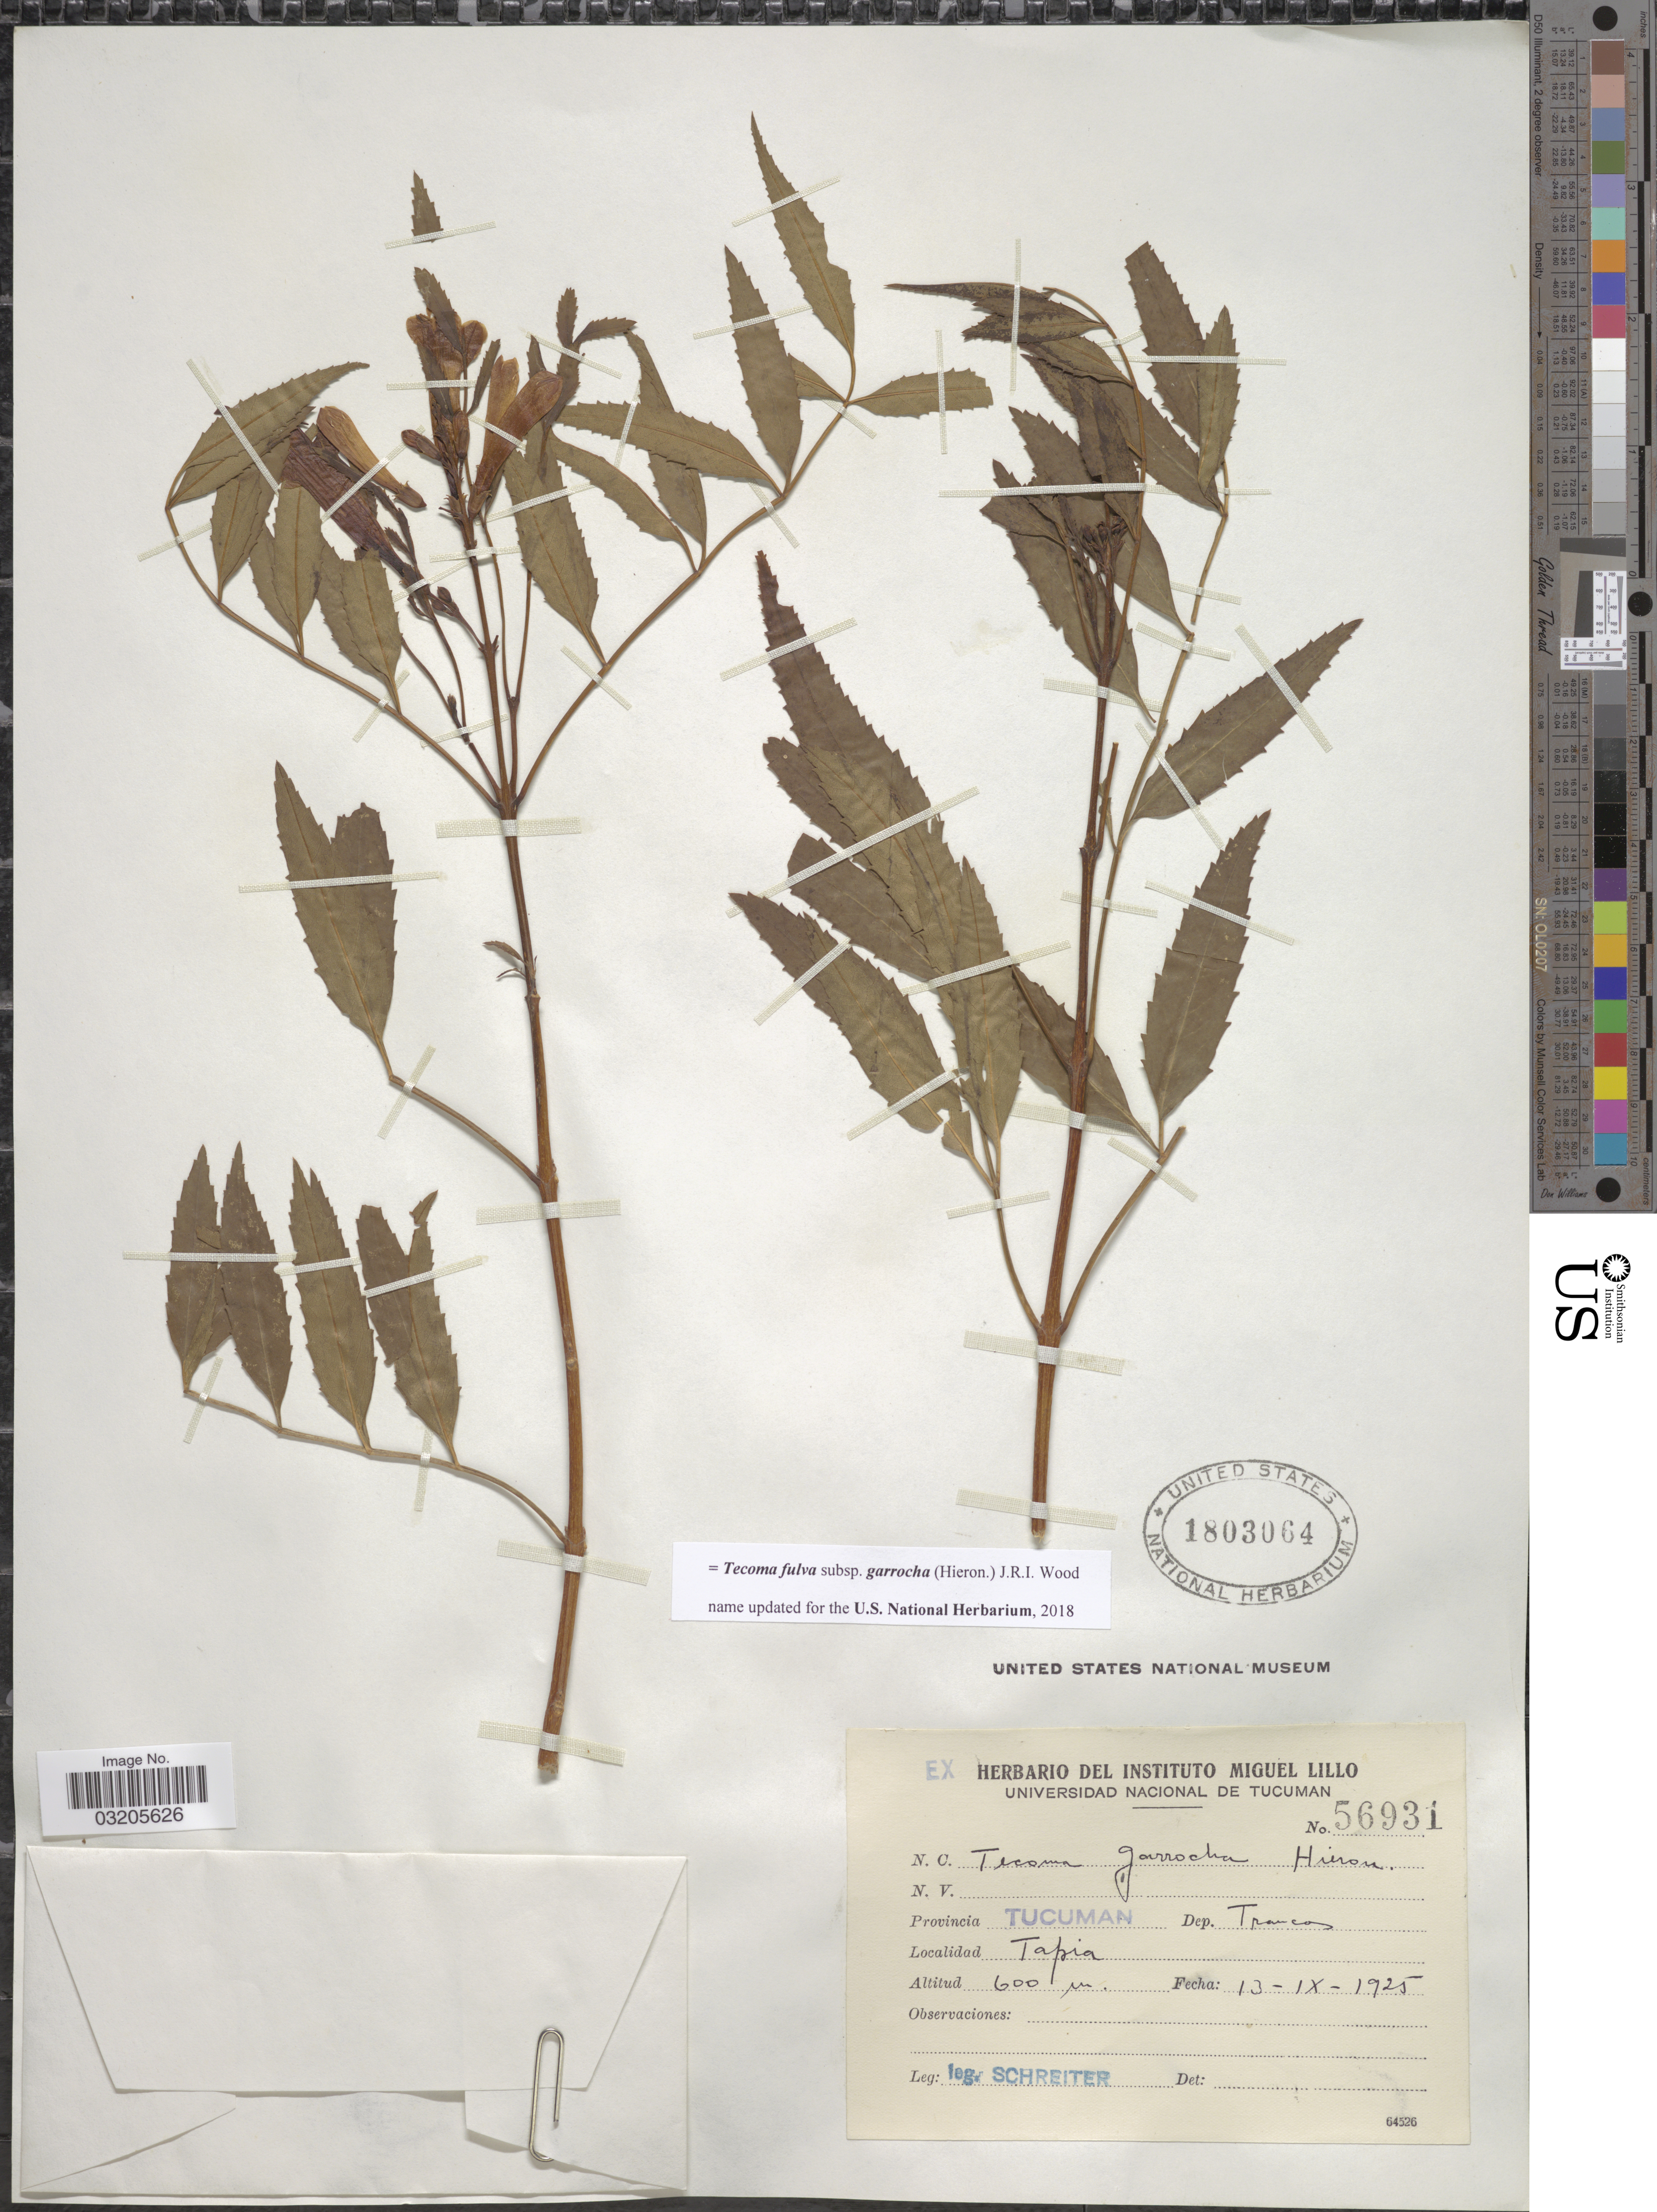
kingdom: Plantae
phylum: Tracheophyta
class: Magnoliopsida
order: Lamiales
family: Bignoniaceae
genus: Tecoma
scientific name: Tecoma stans subsp. garrocha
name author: J.R.I. Wood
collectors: -. Schreiter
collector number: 56931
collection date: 1925-09-13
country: Argentina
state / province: Tucuman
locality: Dep. Trancas Tapia.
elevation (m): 600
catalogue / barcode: US 1803064